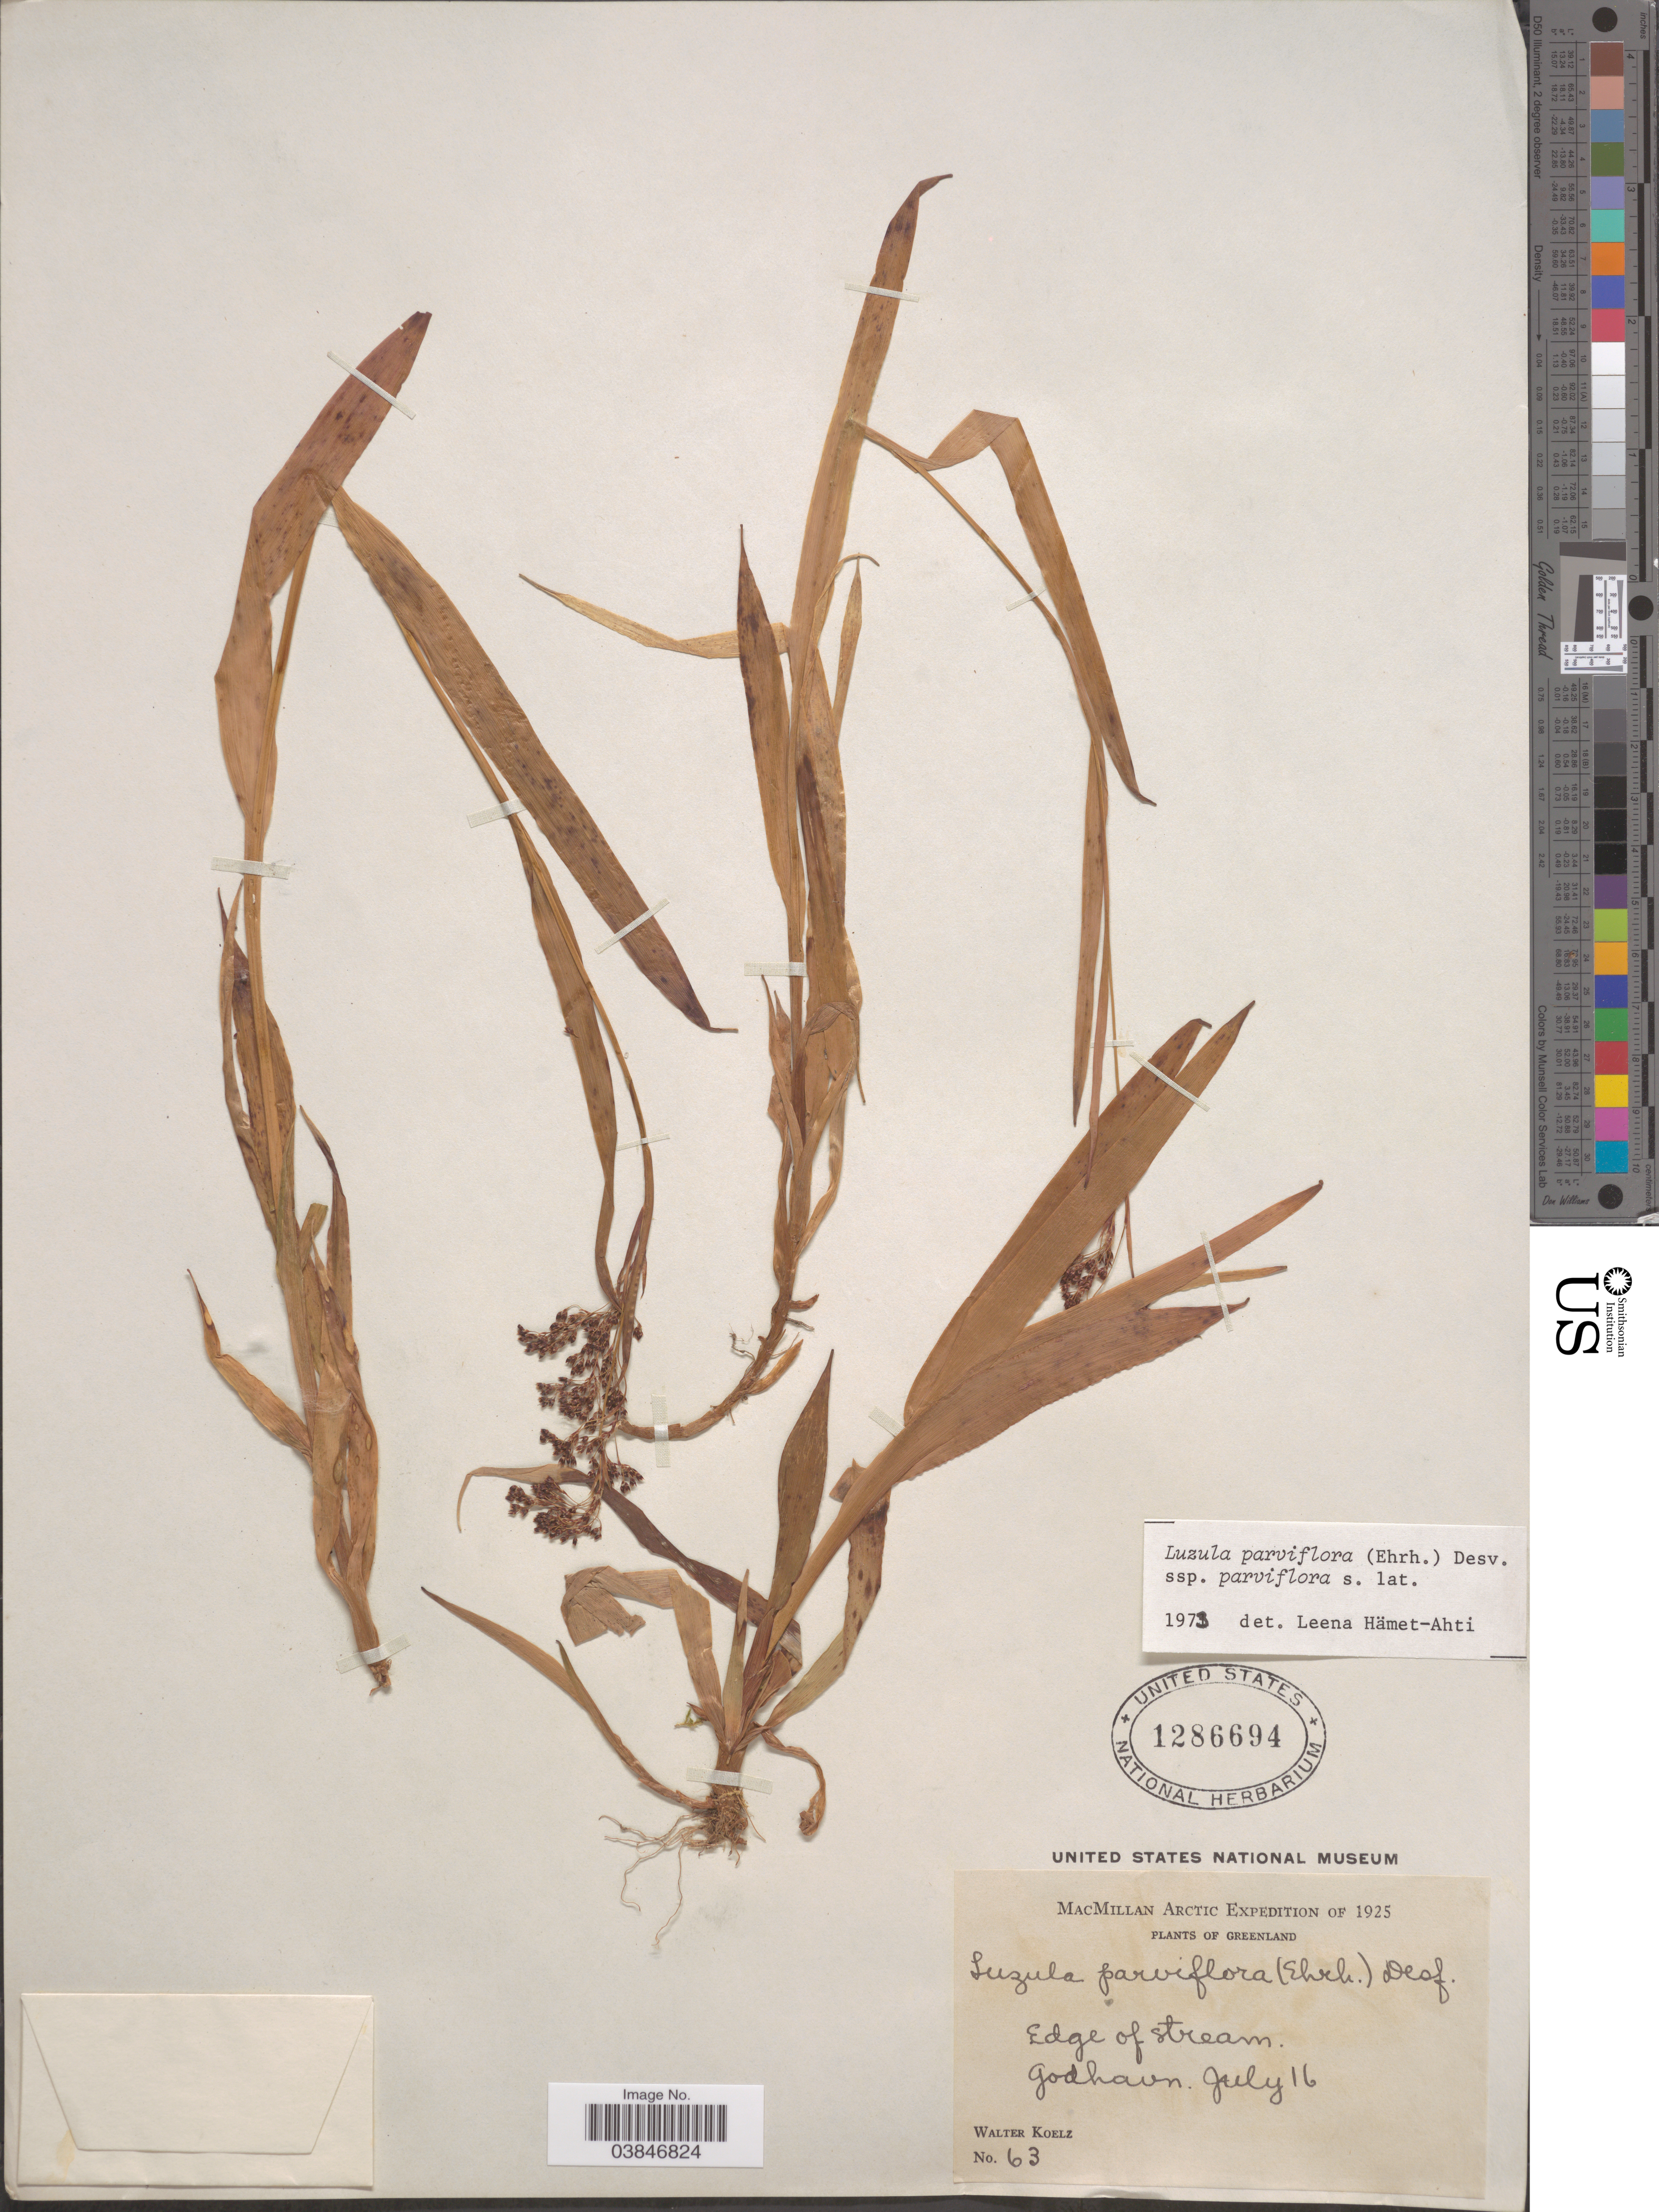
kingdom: Plantae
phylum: Tracheophyta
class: Liliopsida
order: Poales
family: Juncaceae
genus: Luzula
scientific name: Luzula parviflora subsp. parviflora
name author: (Ehrh.) Desv.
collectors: W. N. Koelz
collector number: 63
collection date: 1925-07-16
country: Greenland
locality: Godhavn.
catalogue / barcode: US 1286694